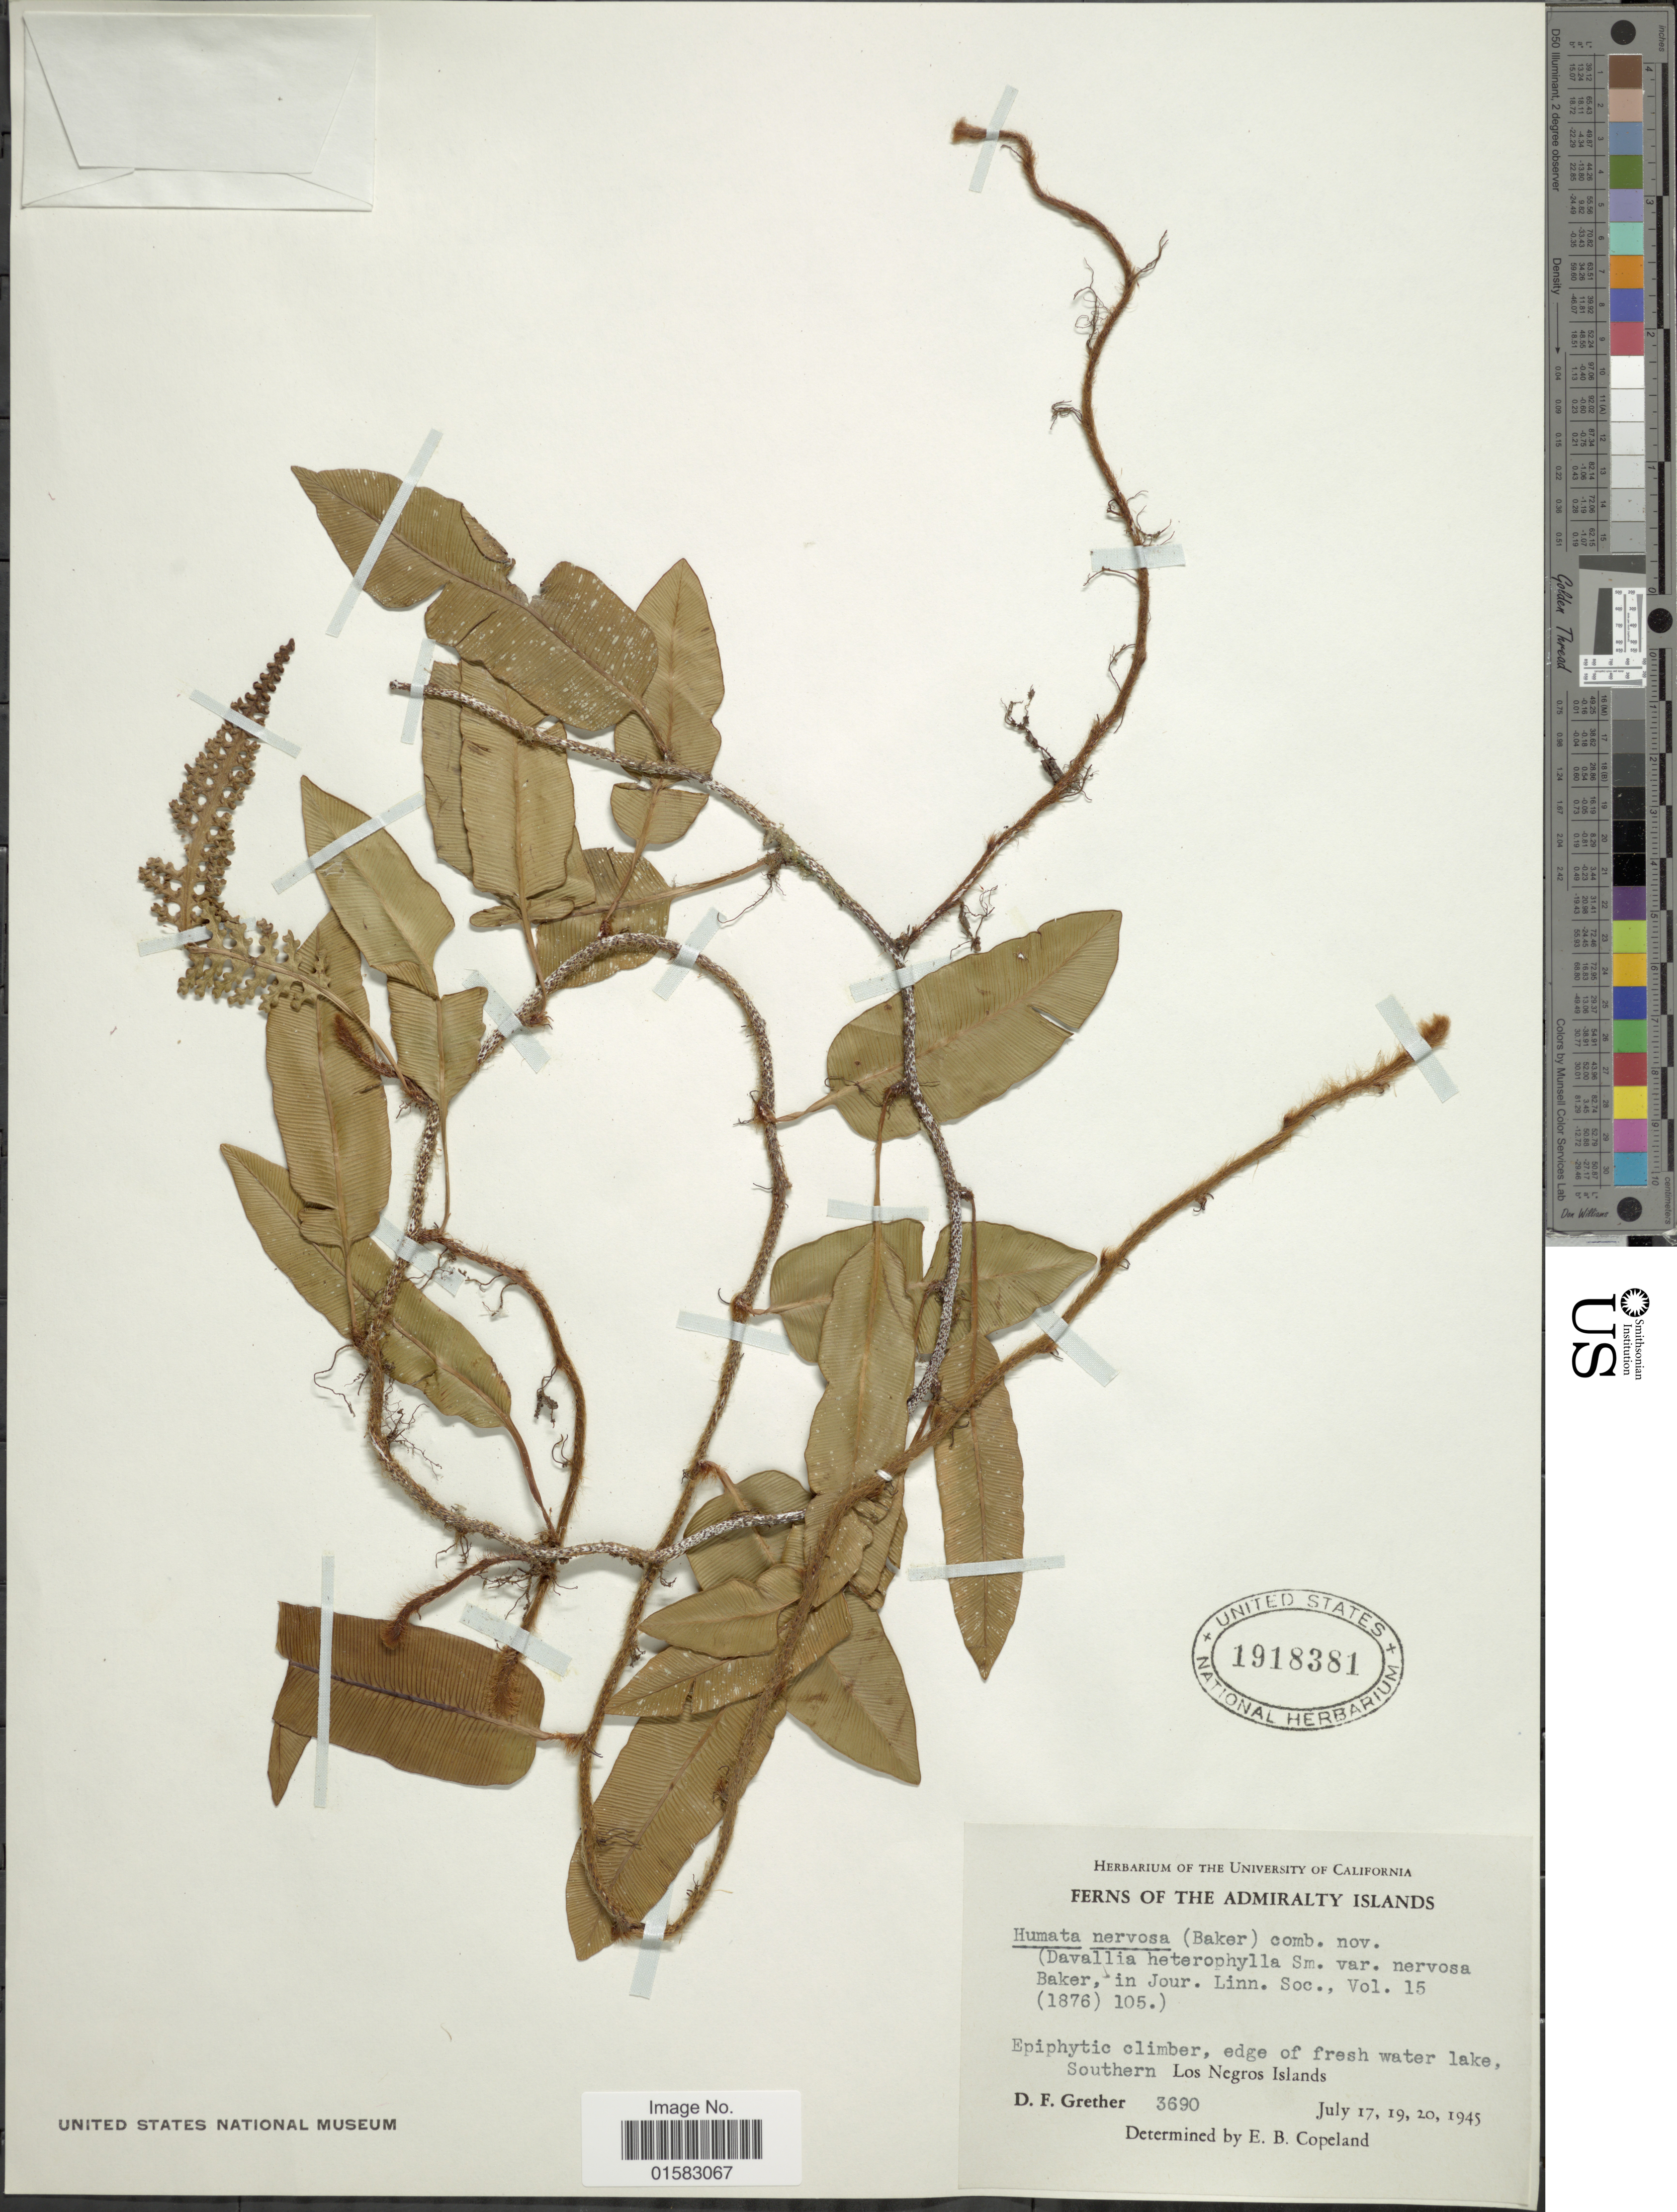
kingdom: Plantae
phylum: Tracheophyta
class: Polypodiopsida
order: Polypodiales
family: Davalliaceae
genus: Davallia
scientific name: Davallia divaricata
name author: Blume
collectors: D. F. Grether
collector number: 3690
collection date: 1945-07-17/1945-07-20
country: Papua New Guinea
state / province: Manus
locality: The Admiralty Islands, southern Los Negros Islands,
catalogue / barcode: US 1918381